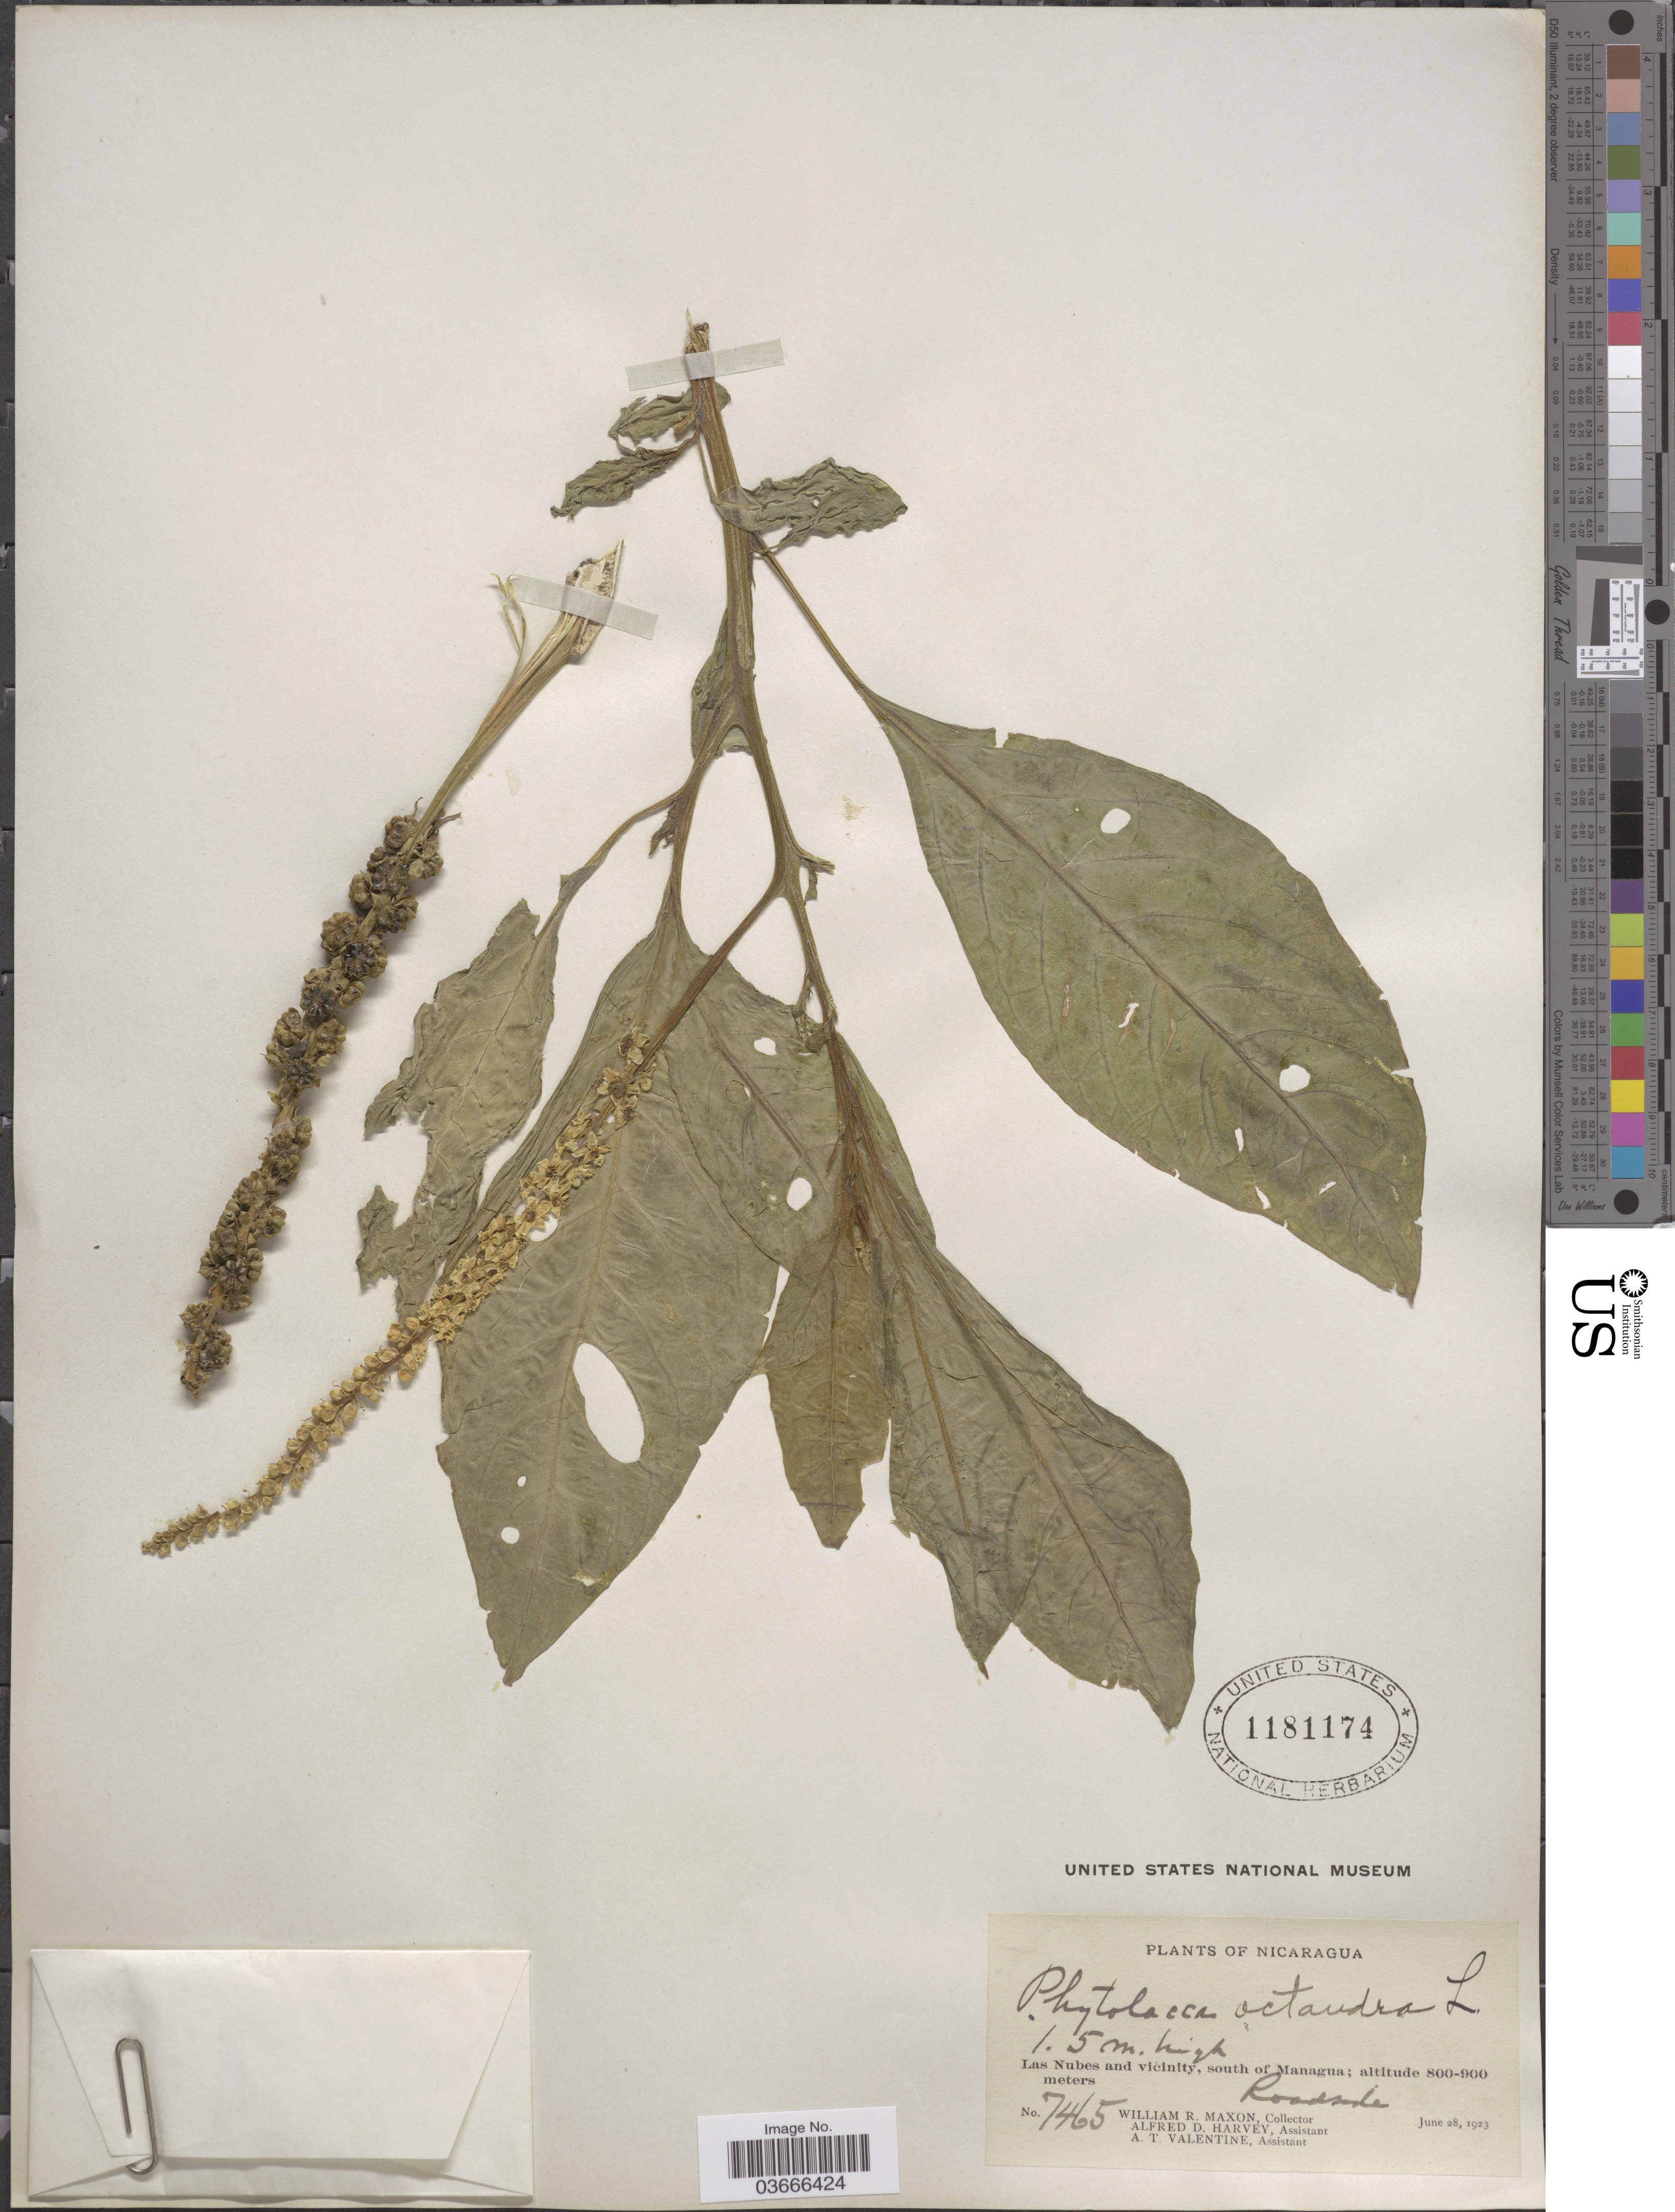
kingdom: Plantae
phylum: Tracheophyta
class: Magnoliopsida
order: Caryophyllales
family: Phytolaccaceae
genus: Phytolacca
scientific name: Phytolacca icosandra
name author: L.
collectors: W. R. Maxon, A. D. Harvey & A. Valentine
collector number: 7465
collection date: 1923-06-28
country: Nicaragua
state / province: Managua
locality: Las Nubes and vicinity, south of Managua.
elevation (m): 800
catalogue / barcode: US 1181174